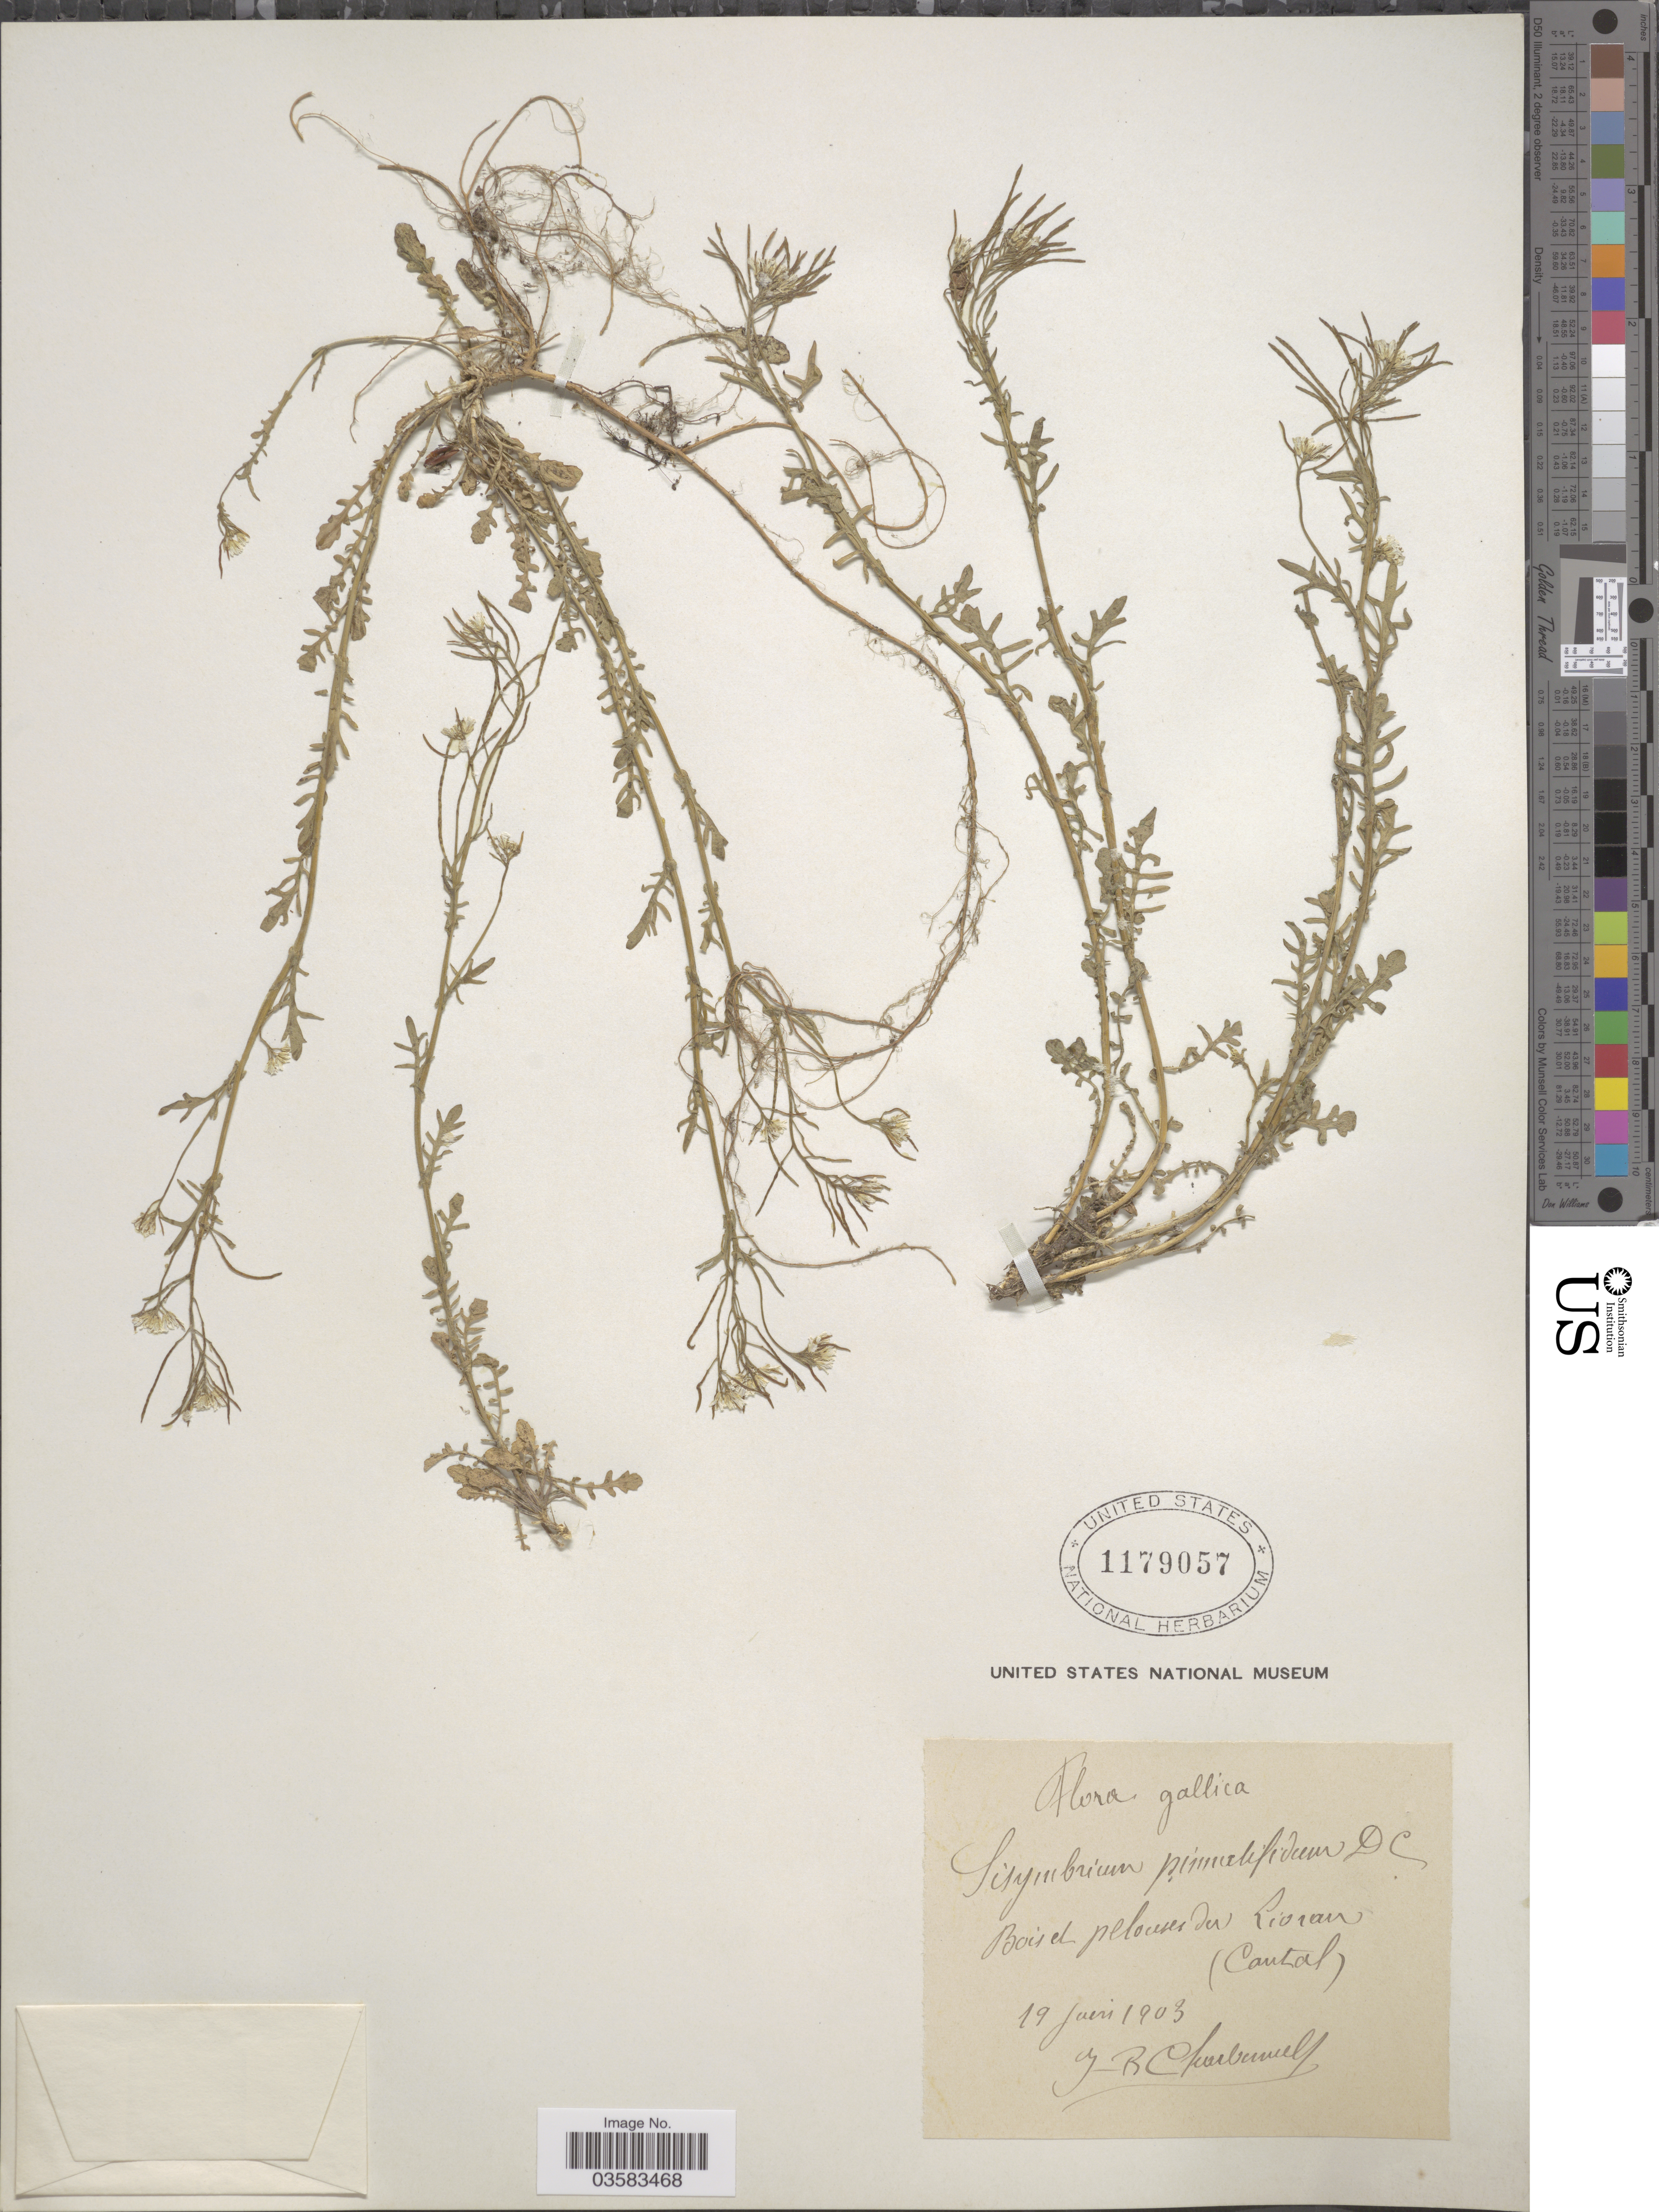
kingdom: Plantae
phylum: Tracheophyta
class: Magnoliopsida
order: Brassicales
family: Brassicaceae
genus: Sisymbrium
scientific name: Sisymbrium pinnatifidum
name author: Forssk.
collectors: J. Charbonnel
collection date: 1903-06-19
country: France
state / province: Auvergne-Rhône-Alpes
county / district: Cantal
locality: Gallica. Bois et pelouses du Lioran (Cantal).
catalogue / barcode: US 1179057